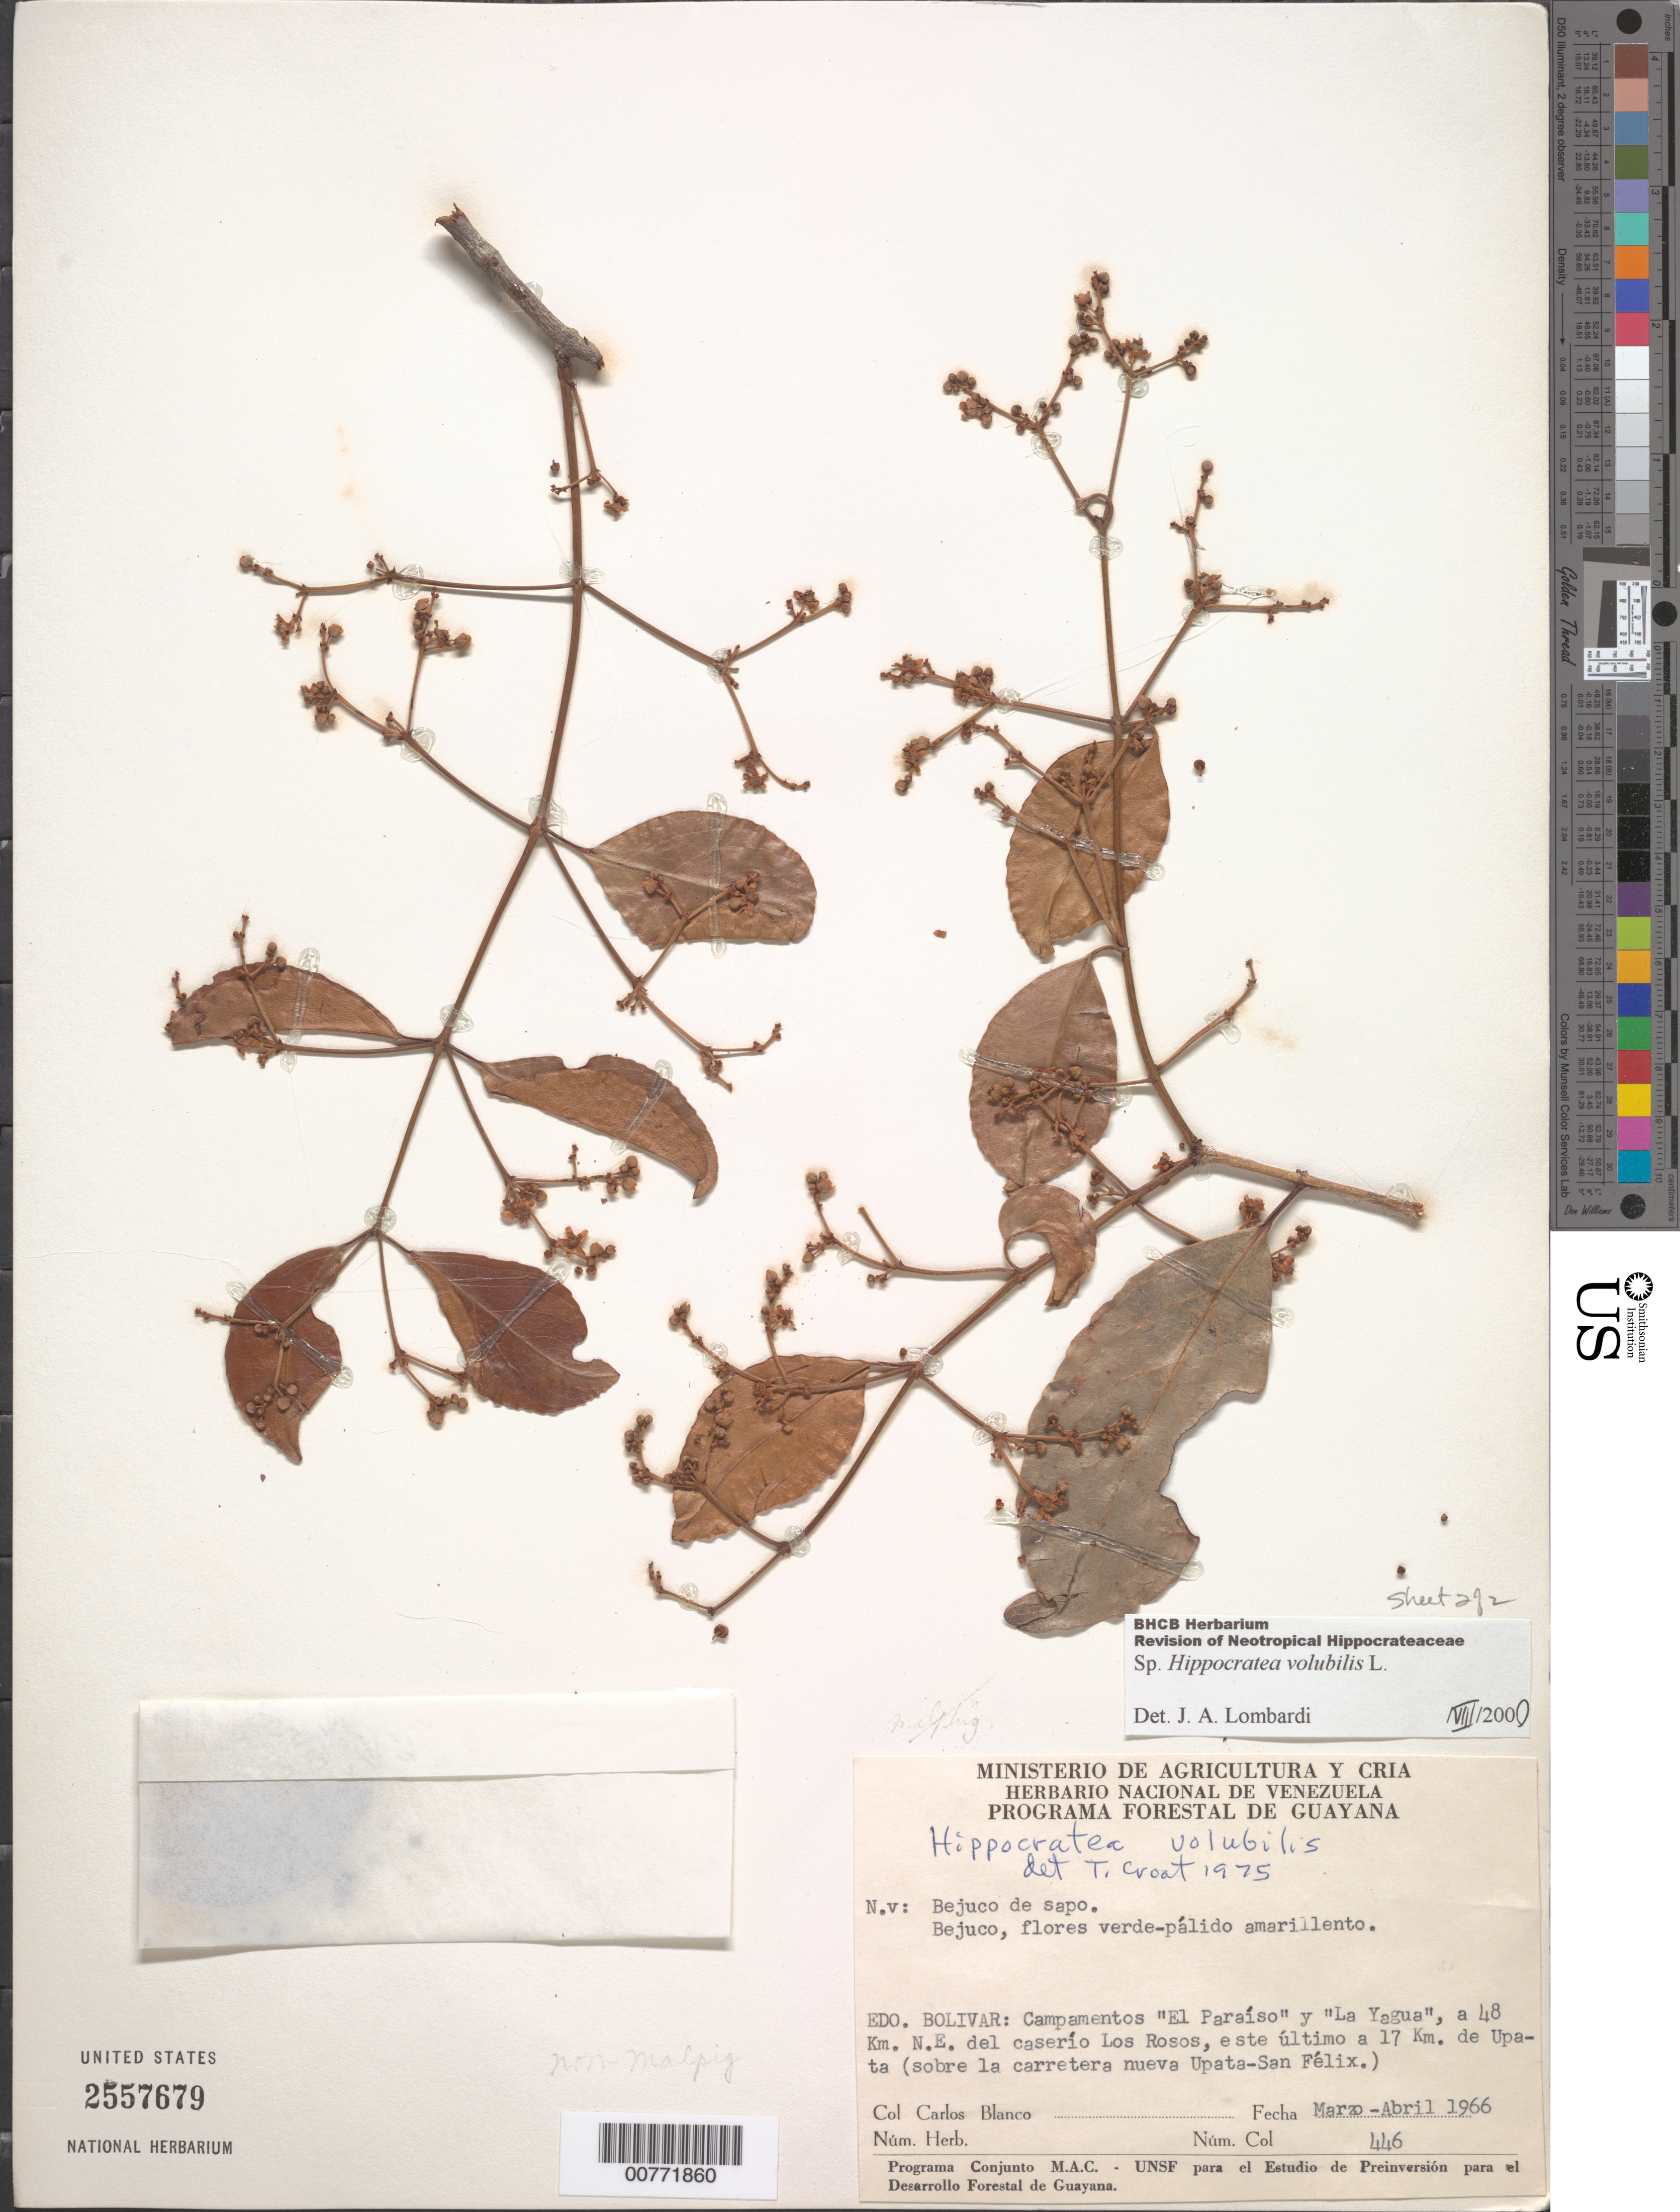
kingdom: Plantae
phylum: Tracheophyta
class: Magnoliopsida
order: Celastrales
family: Celastraceae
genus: Hippocratea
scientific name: Hippocratea volubilis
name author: L.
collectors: C. Blanco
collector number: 446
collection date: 1966-03/1966-04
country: Venezuela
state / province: Bolivar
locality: Campamentos "El Paraiso" y "La Yagua", a 48 Km. N.E. del caserío Los Rosos, este último a 17 Km. de Upata (sobre la carretera nueva Upata-San Félix.)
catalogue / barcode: US 2557679